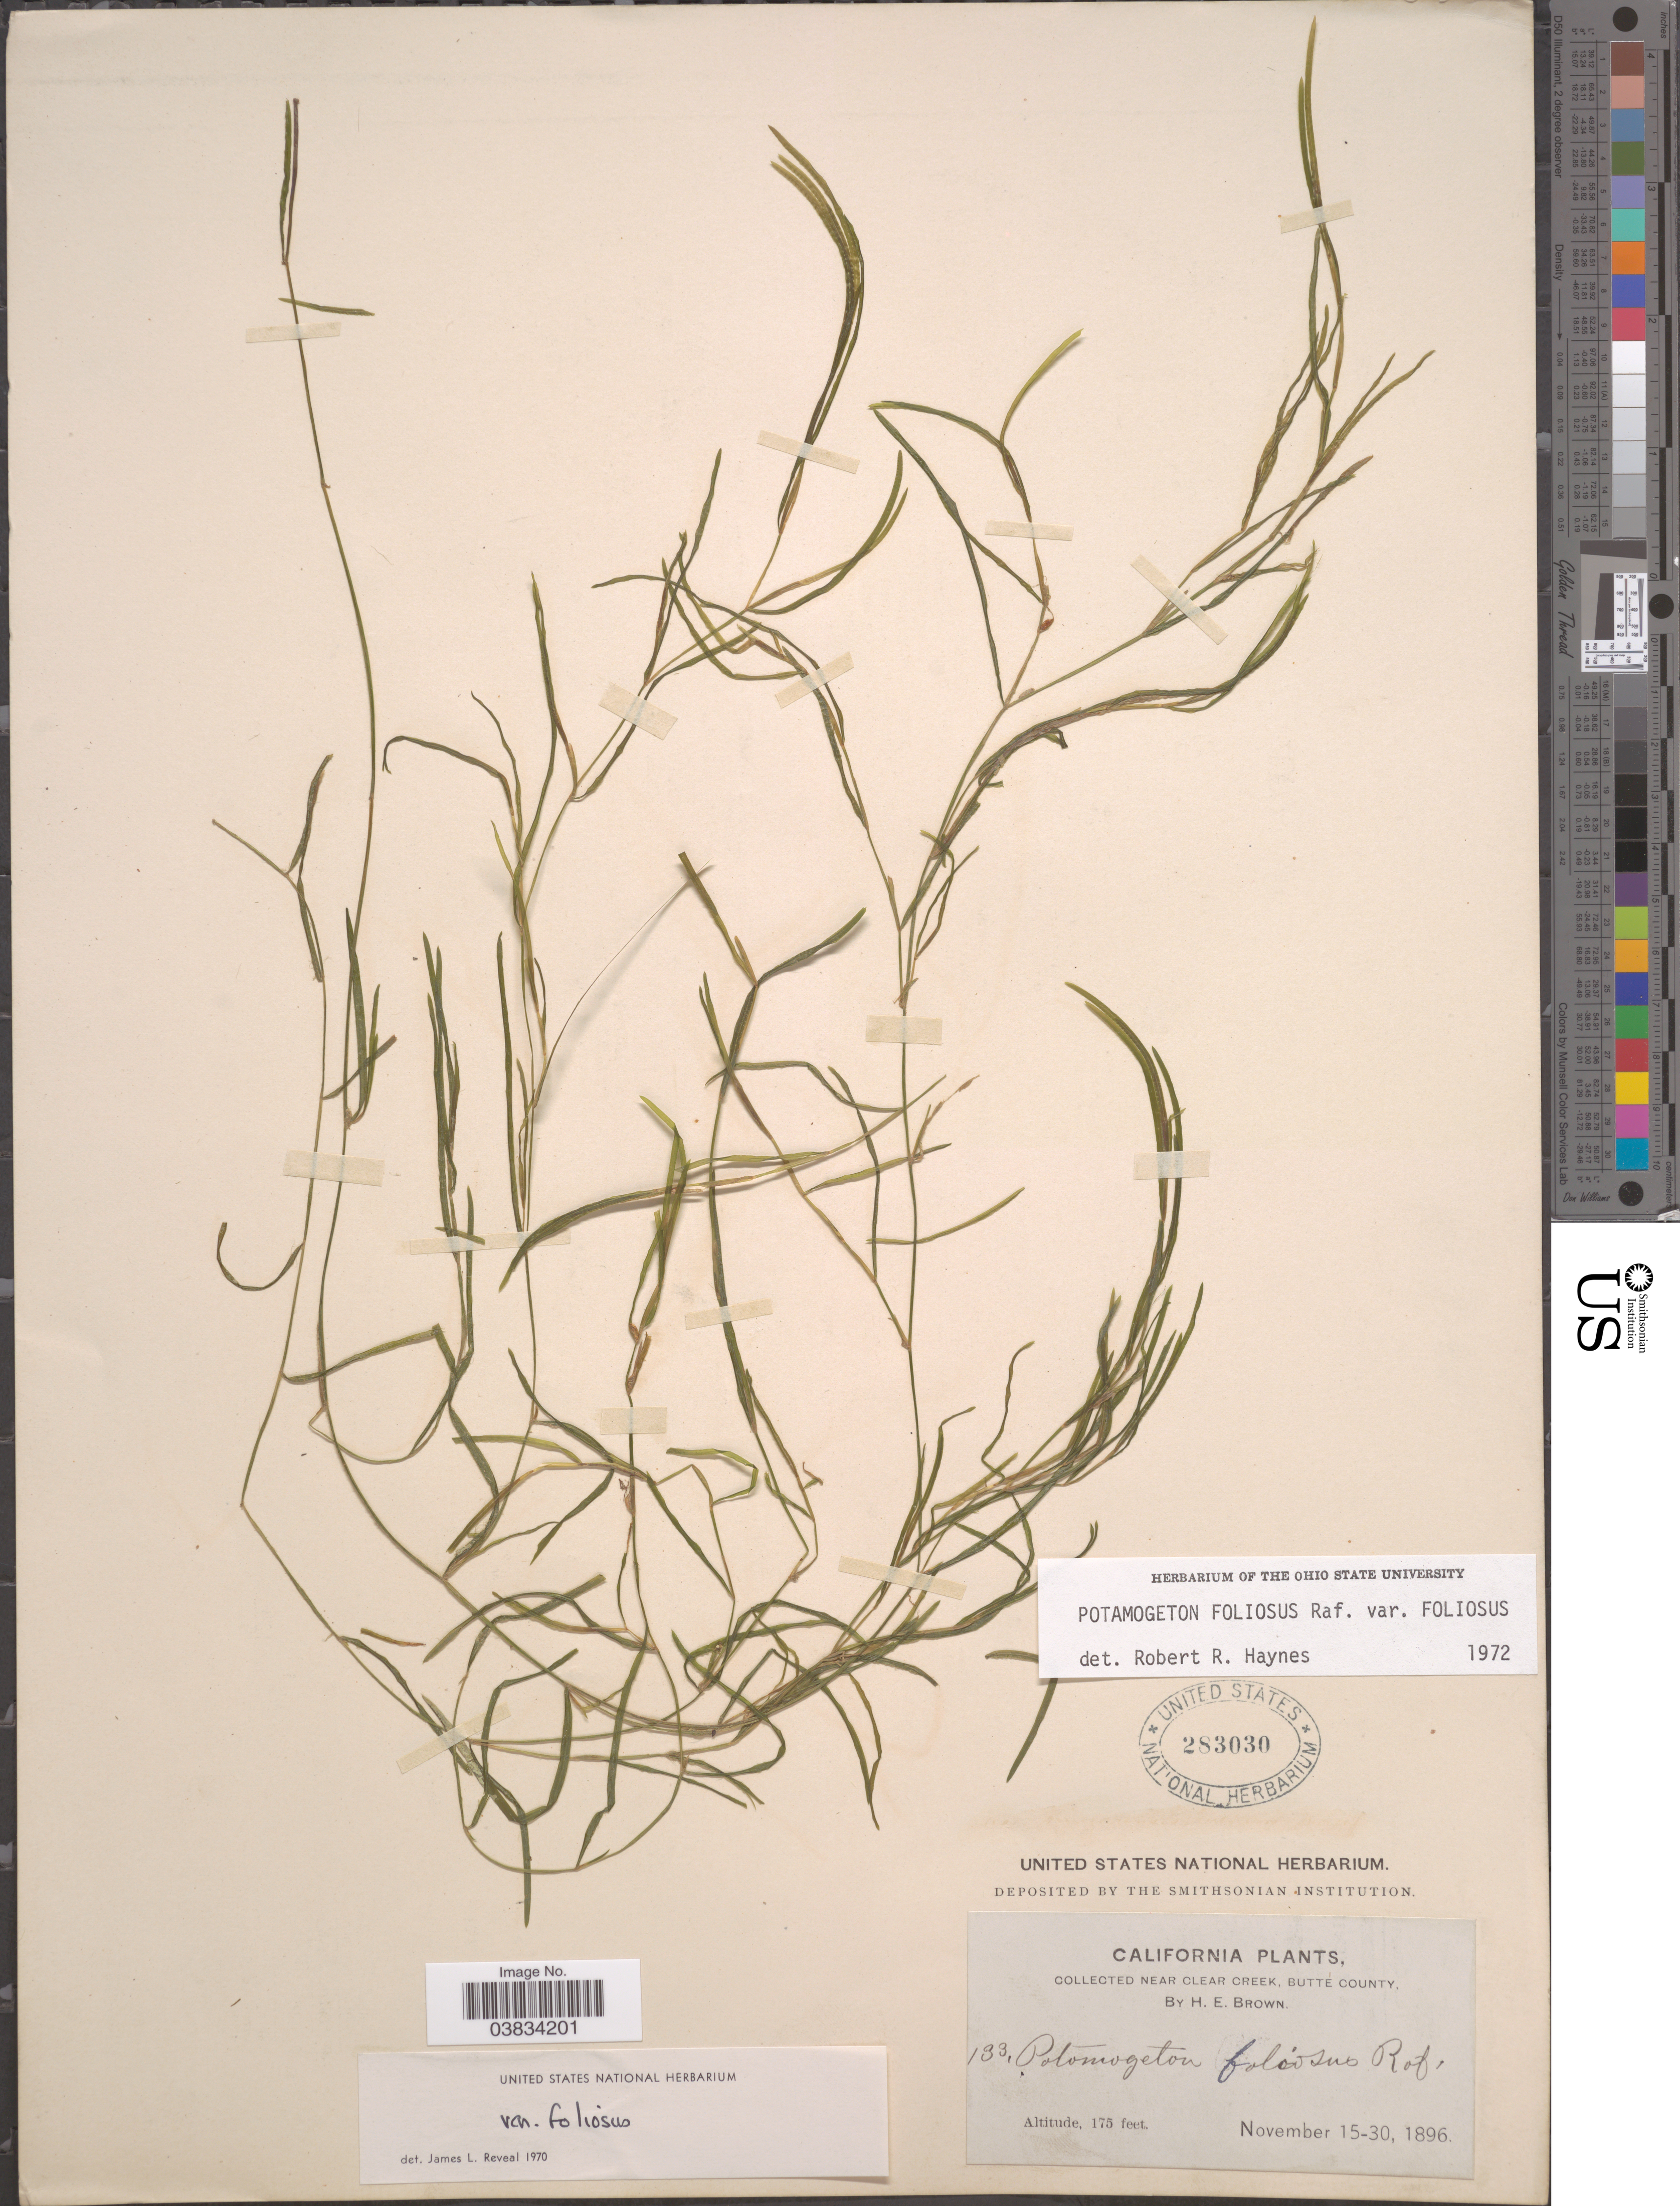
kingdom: Plantae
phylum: Tracheophyta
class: Liliopsida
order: Alismatales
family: Potamogetonaceae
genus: Potamogeton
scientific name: Potamogeton foliosus var. foliosus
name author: Raf.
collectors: H. E. Brown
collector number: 133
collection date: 1896-11-15/1896-11-30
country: United States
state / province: California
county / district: Butte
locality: Near Clear Creek, Butte County.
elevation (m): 53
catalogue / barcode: US 283030